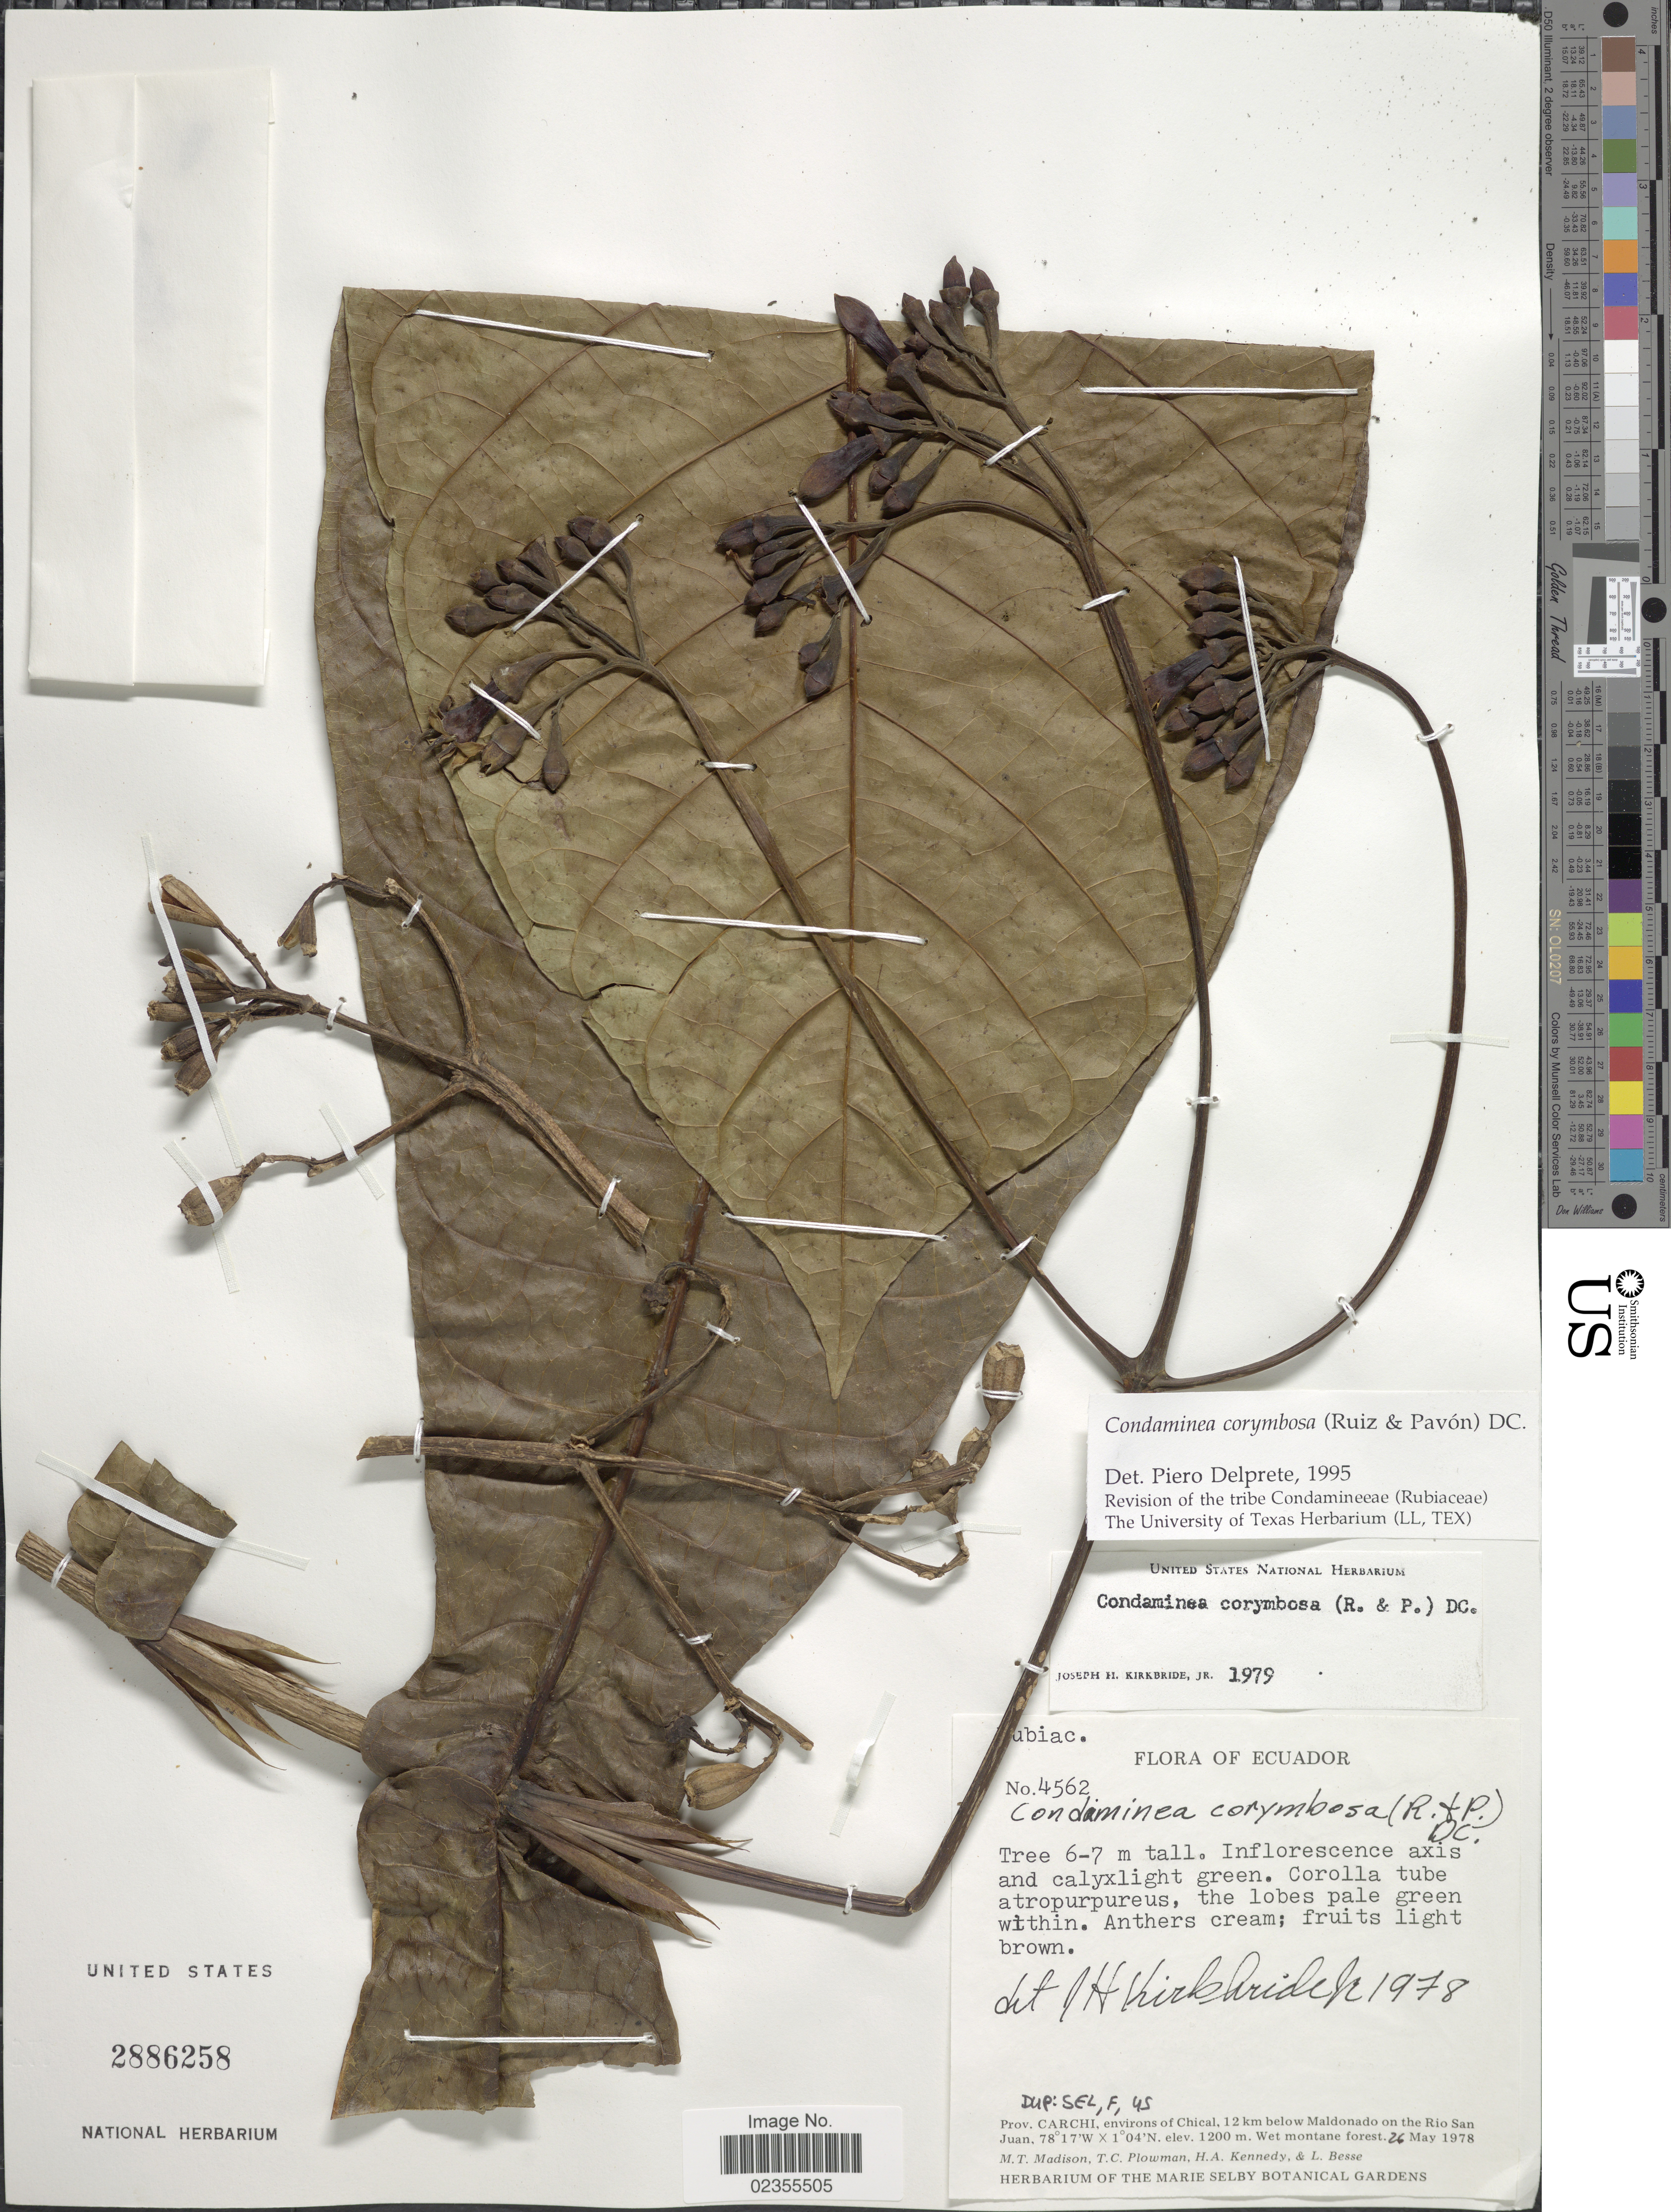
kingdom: Plantae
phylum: Tracheophyta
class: Magnoliopsida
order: Gentianales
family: Rubiaceae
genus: Condaminea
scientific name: Condaminea corymbosa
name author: (Ruiz & Pav.) DC.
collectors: M. T. Madison, T. Plowman, H. Kennedy & L. Besse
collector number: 4562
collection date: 1978-05-26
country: Ecuador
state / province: Carchi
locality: Environs of Chical, 12 km below Maldonado on the Rio San Juan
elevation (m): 1200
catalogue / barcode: US 2886258